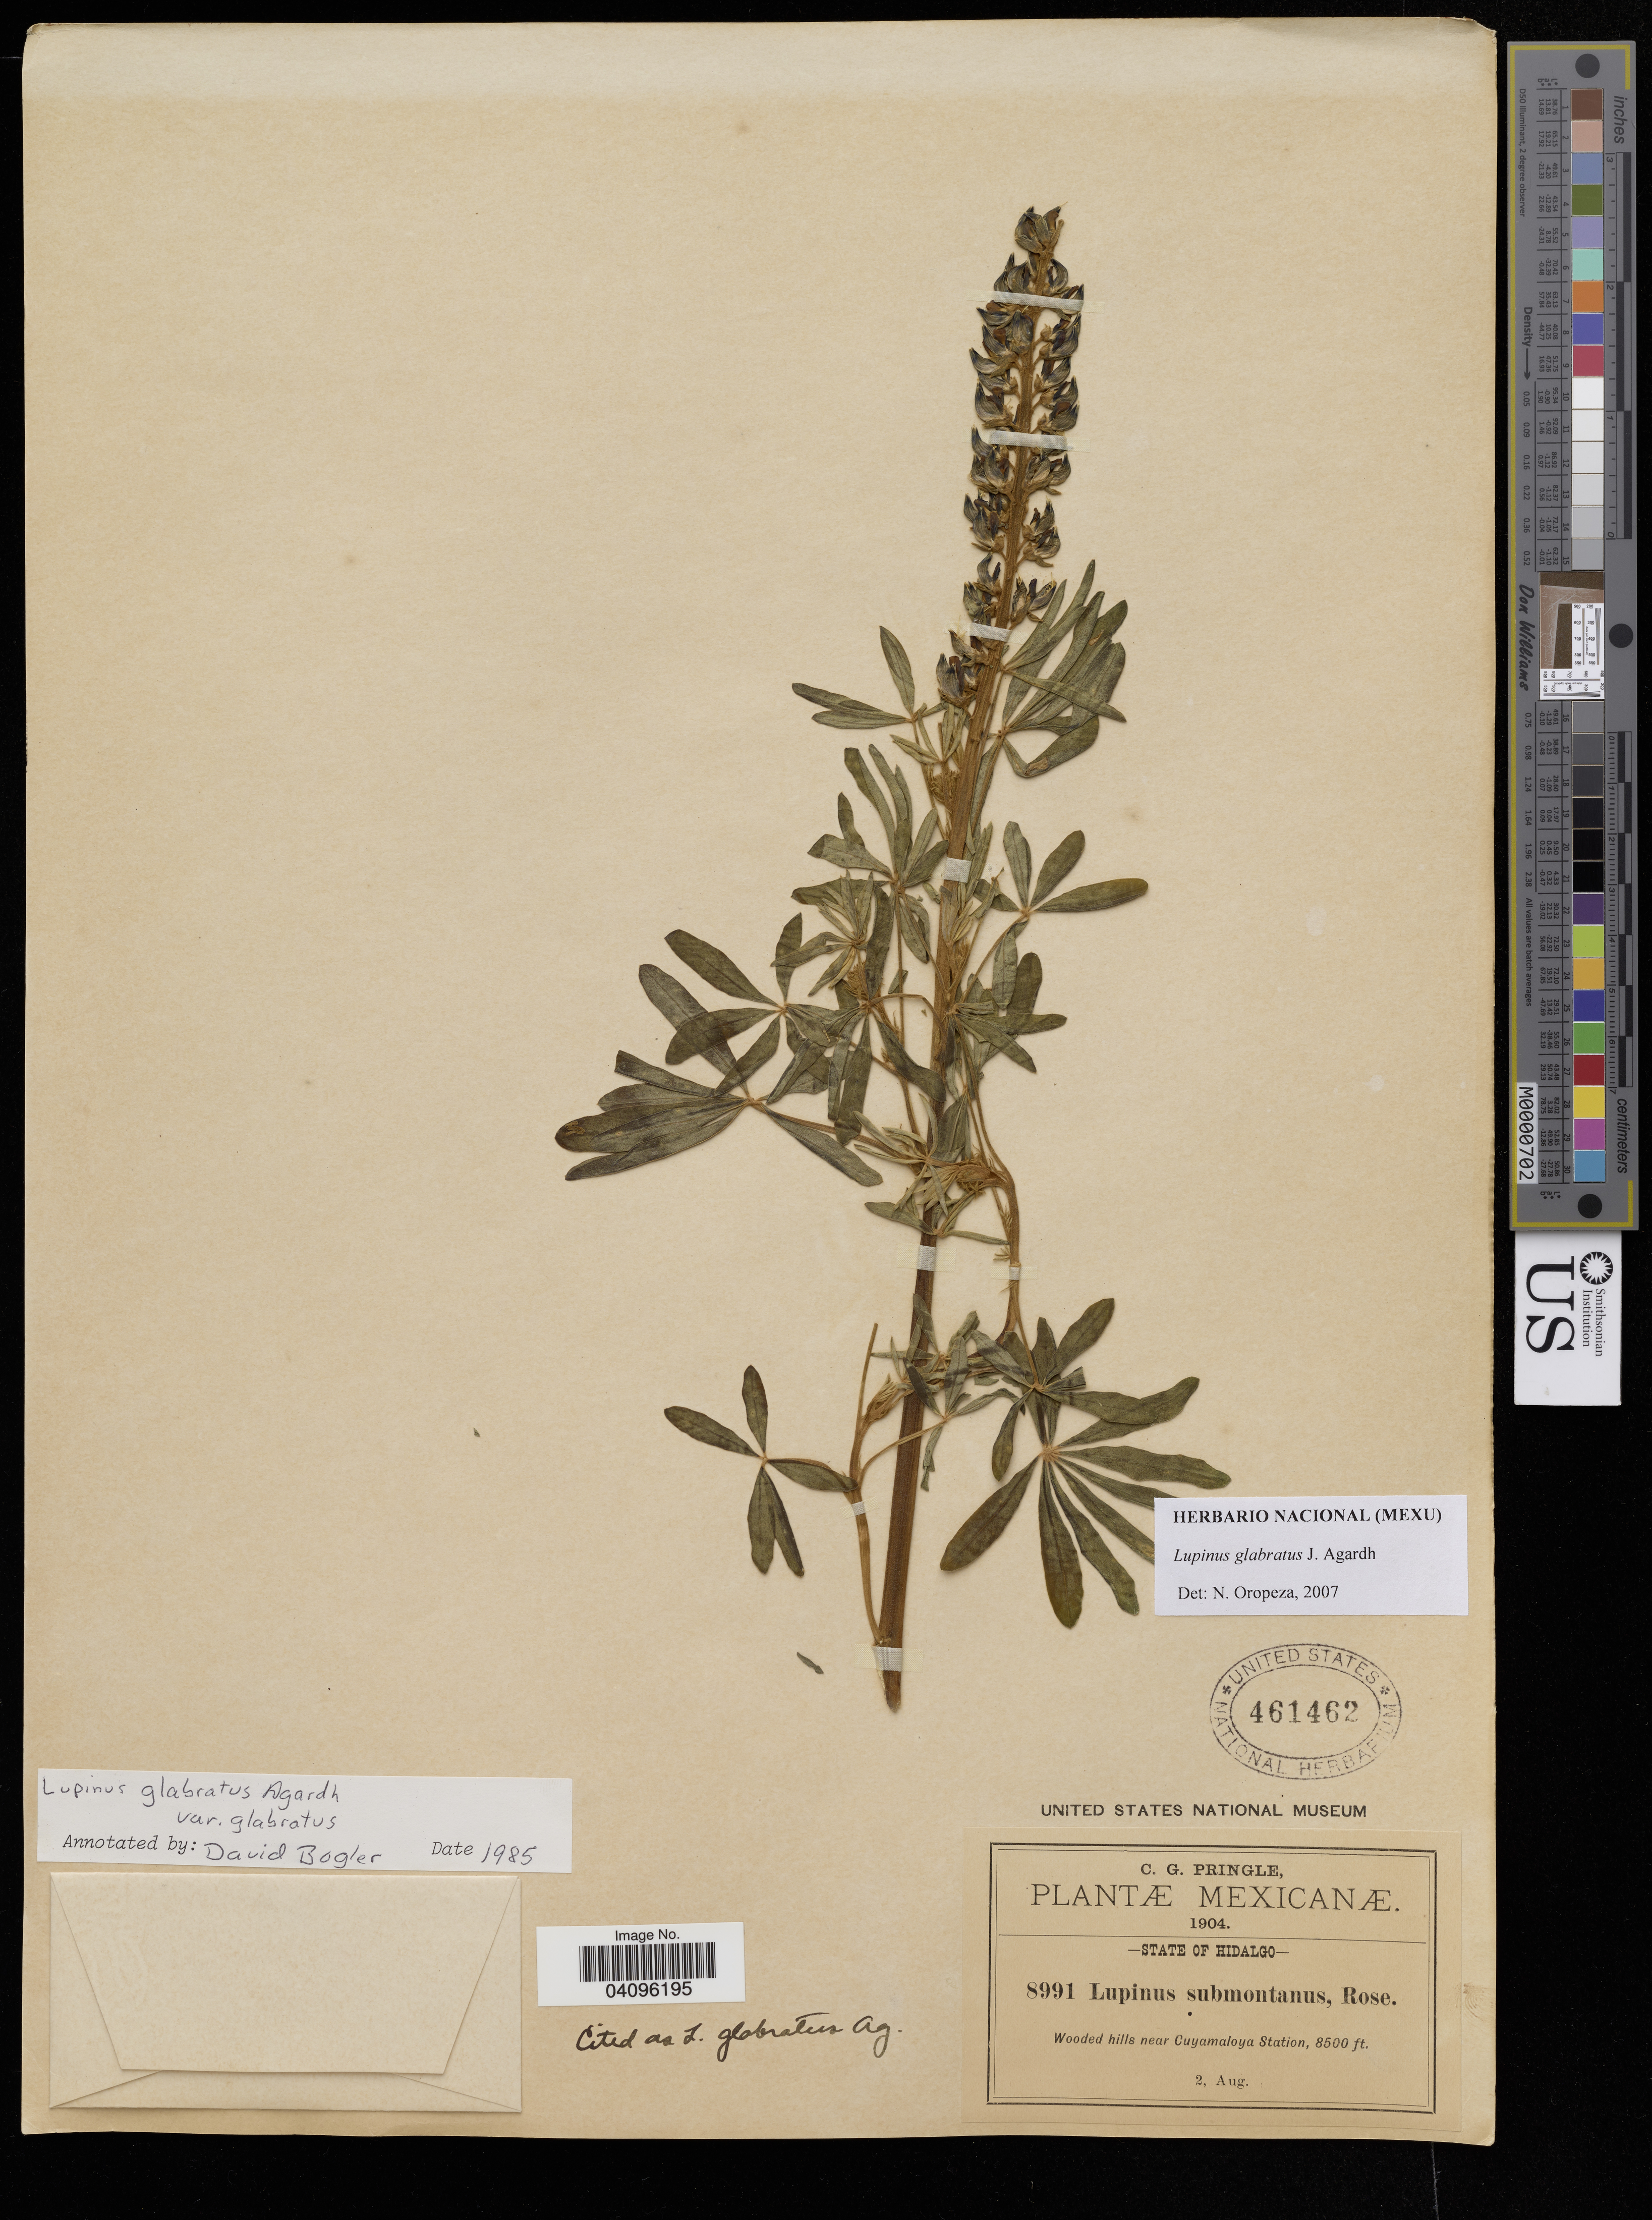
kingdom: Plantae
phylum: Tracheophyta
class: Magnoliopsida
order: Fabales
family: Fabaceae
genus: Lupinus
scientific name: Lupinus glabratus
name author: J. Agardh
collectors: C. G. Pringle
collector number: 8991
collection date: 1904-08-02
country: Mexico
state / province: Hidalgo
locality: Wooded hills near Cuyamaloya Station.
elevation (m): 2591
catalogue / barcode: US 461462